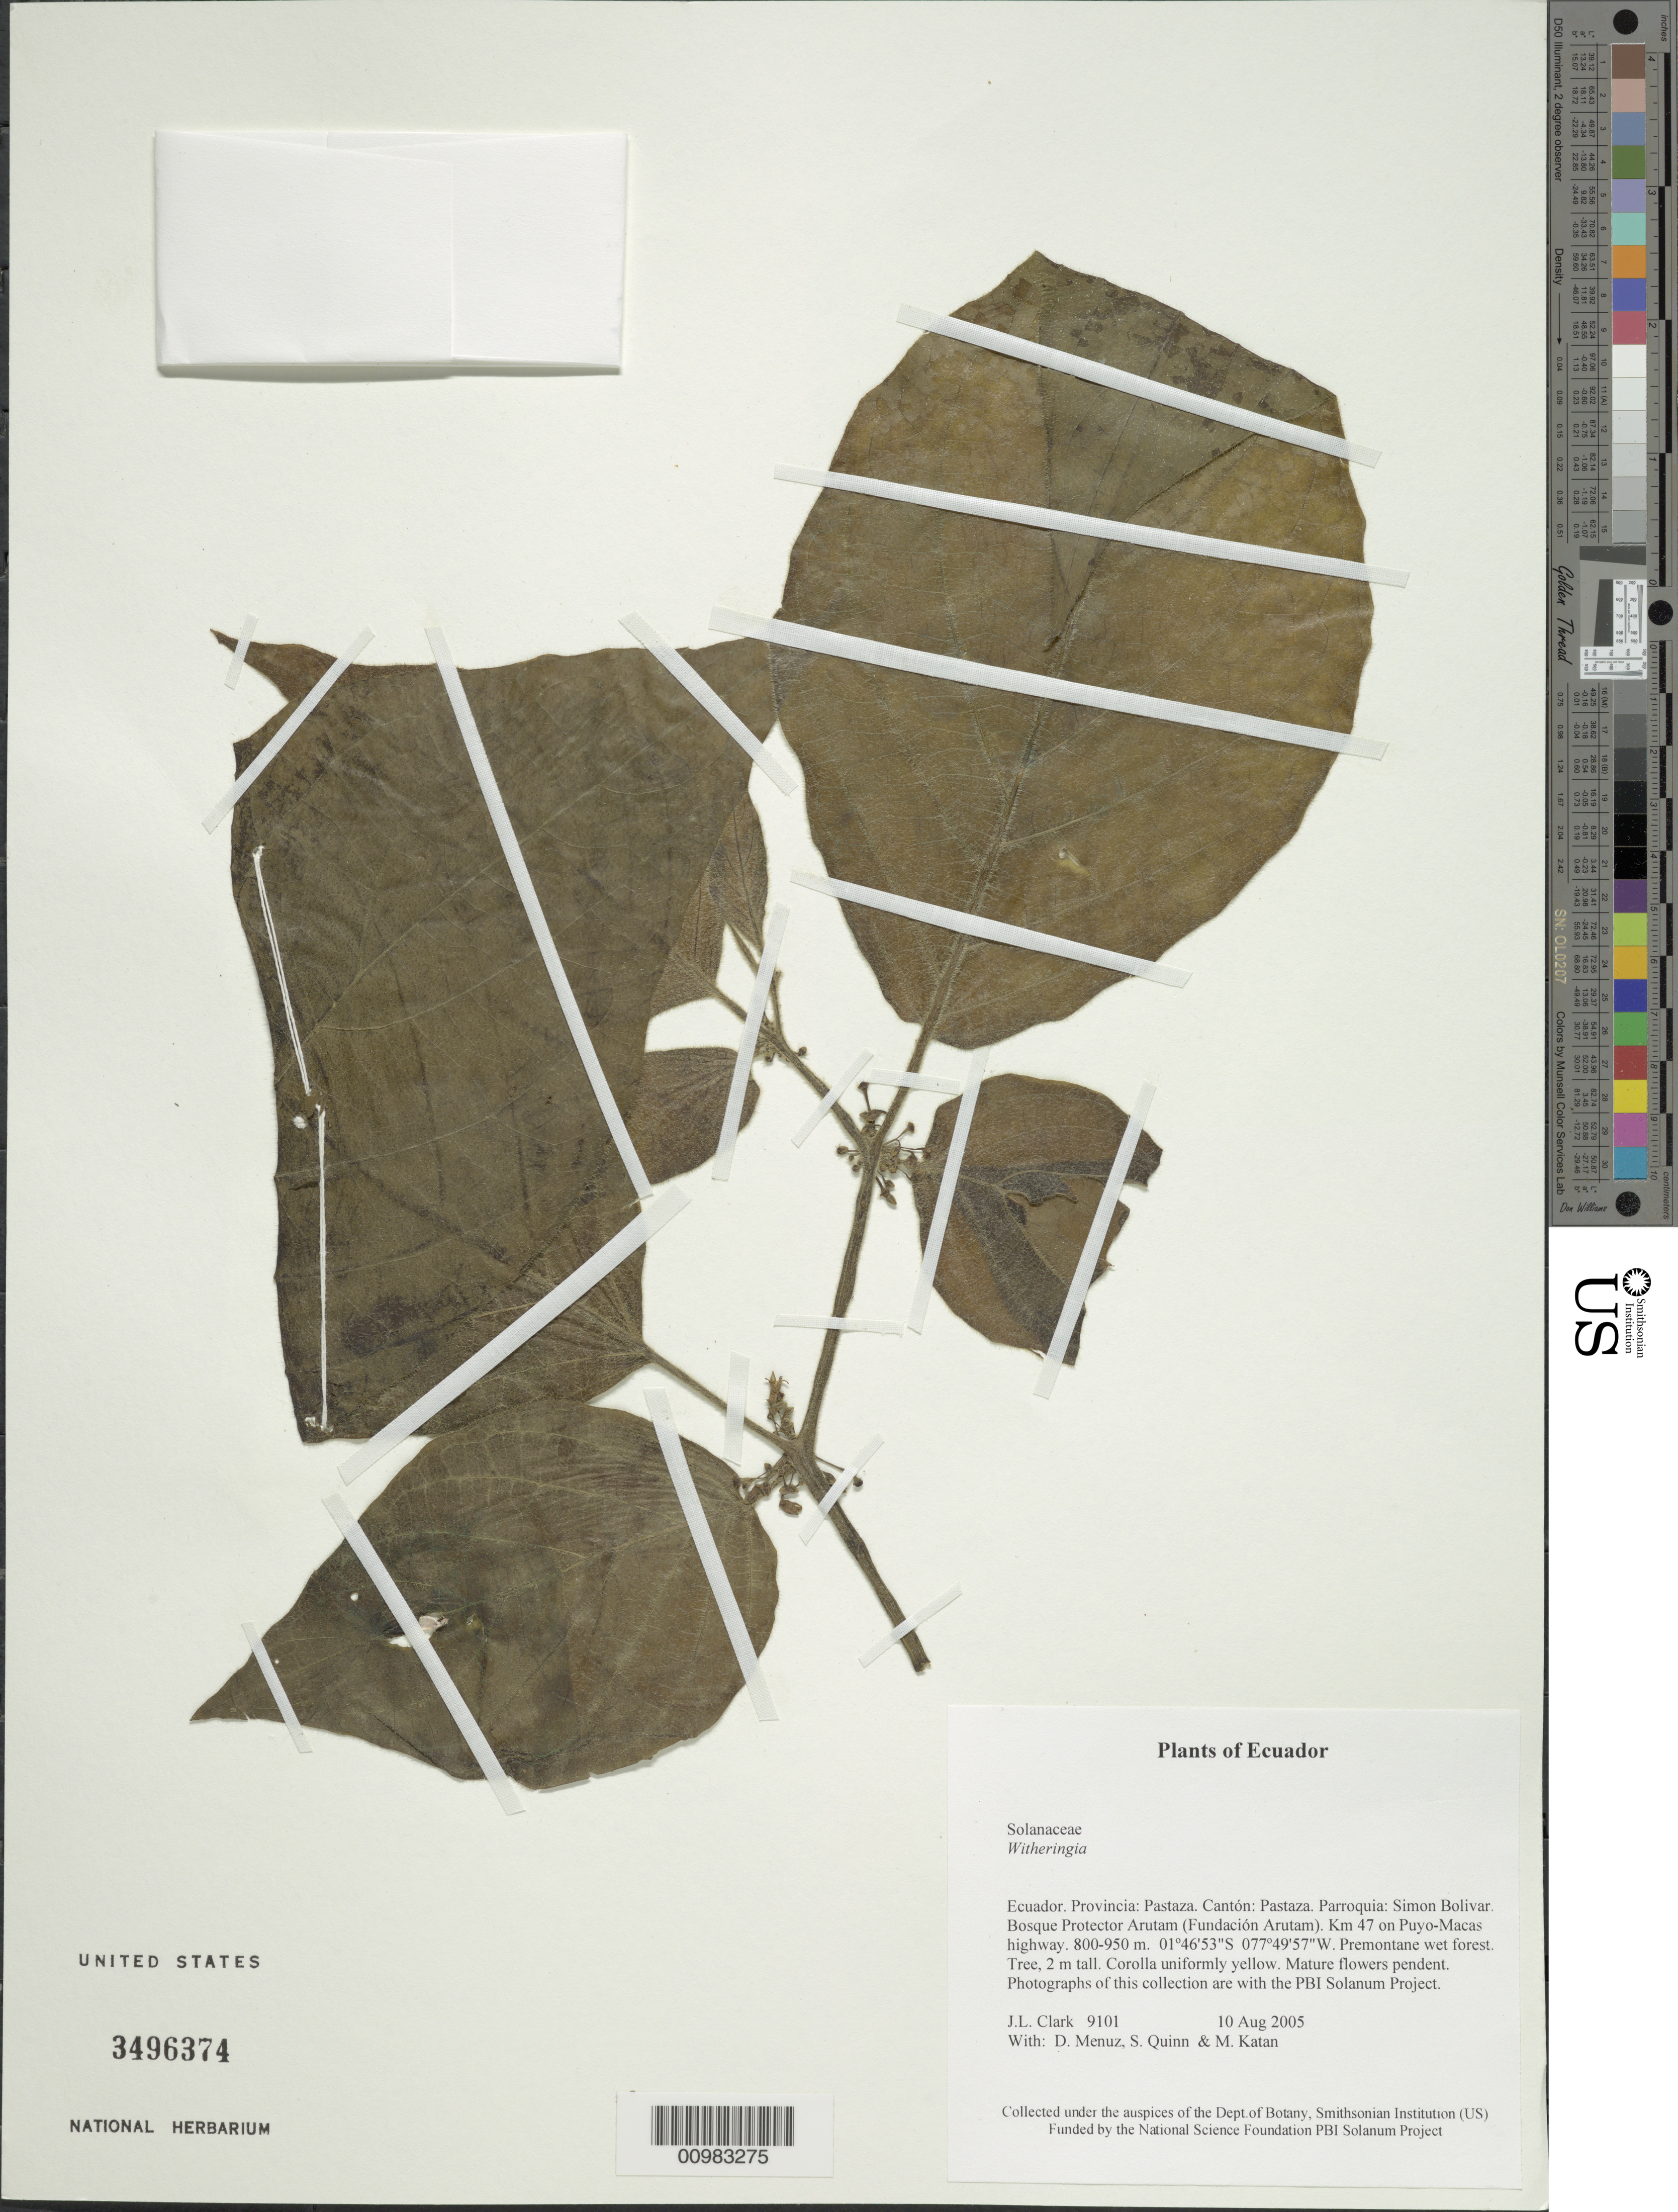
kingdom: Plantae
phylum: Tracheophyta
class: Magnoliopsida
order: Solanales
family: Solanaceae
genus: Witheringia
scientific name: Witheringia solanacea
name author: L'Hér.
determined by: Knapp, S. D.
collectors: J. L. Clark, D. Menuz, S. Quinn & M. Katan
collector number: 9101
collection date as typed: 10 Aug 2005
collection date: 2005-08-10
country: Ecuador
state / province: Pastaza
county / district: Pastaza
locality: Parroquia: Simon Bolivar. Bosque Protector Arutam (Fundación Arutam). Km 47 on Puyo-Macas highway.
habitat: Premontane wet forest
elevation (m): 800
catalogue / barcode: US 3496374